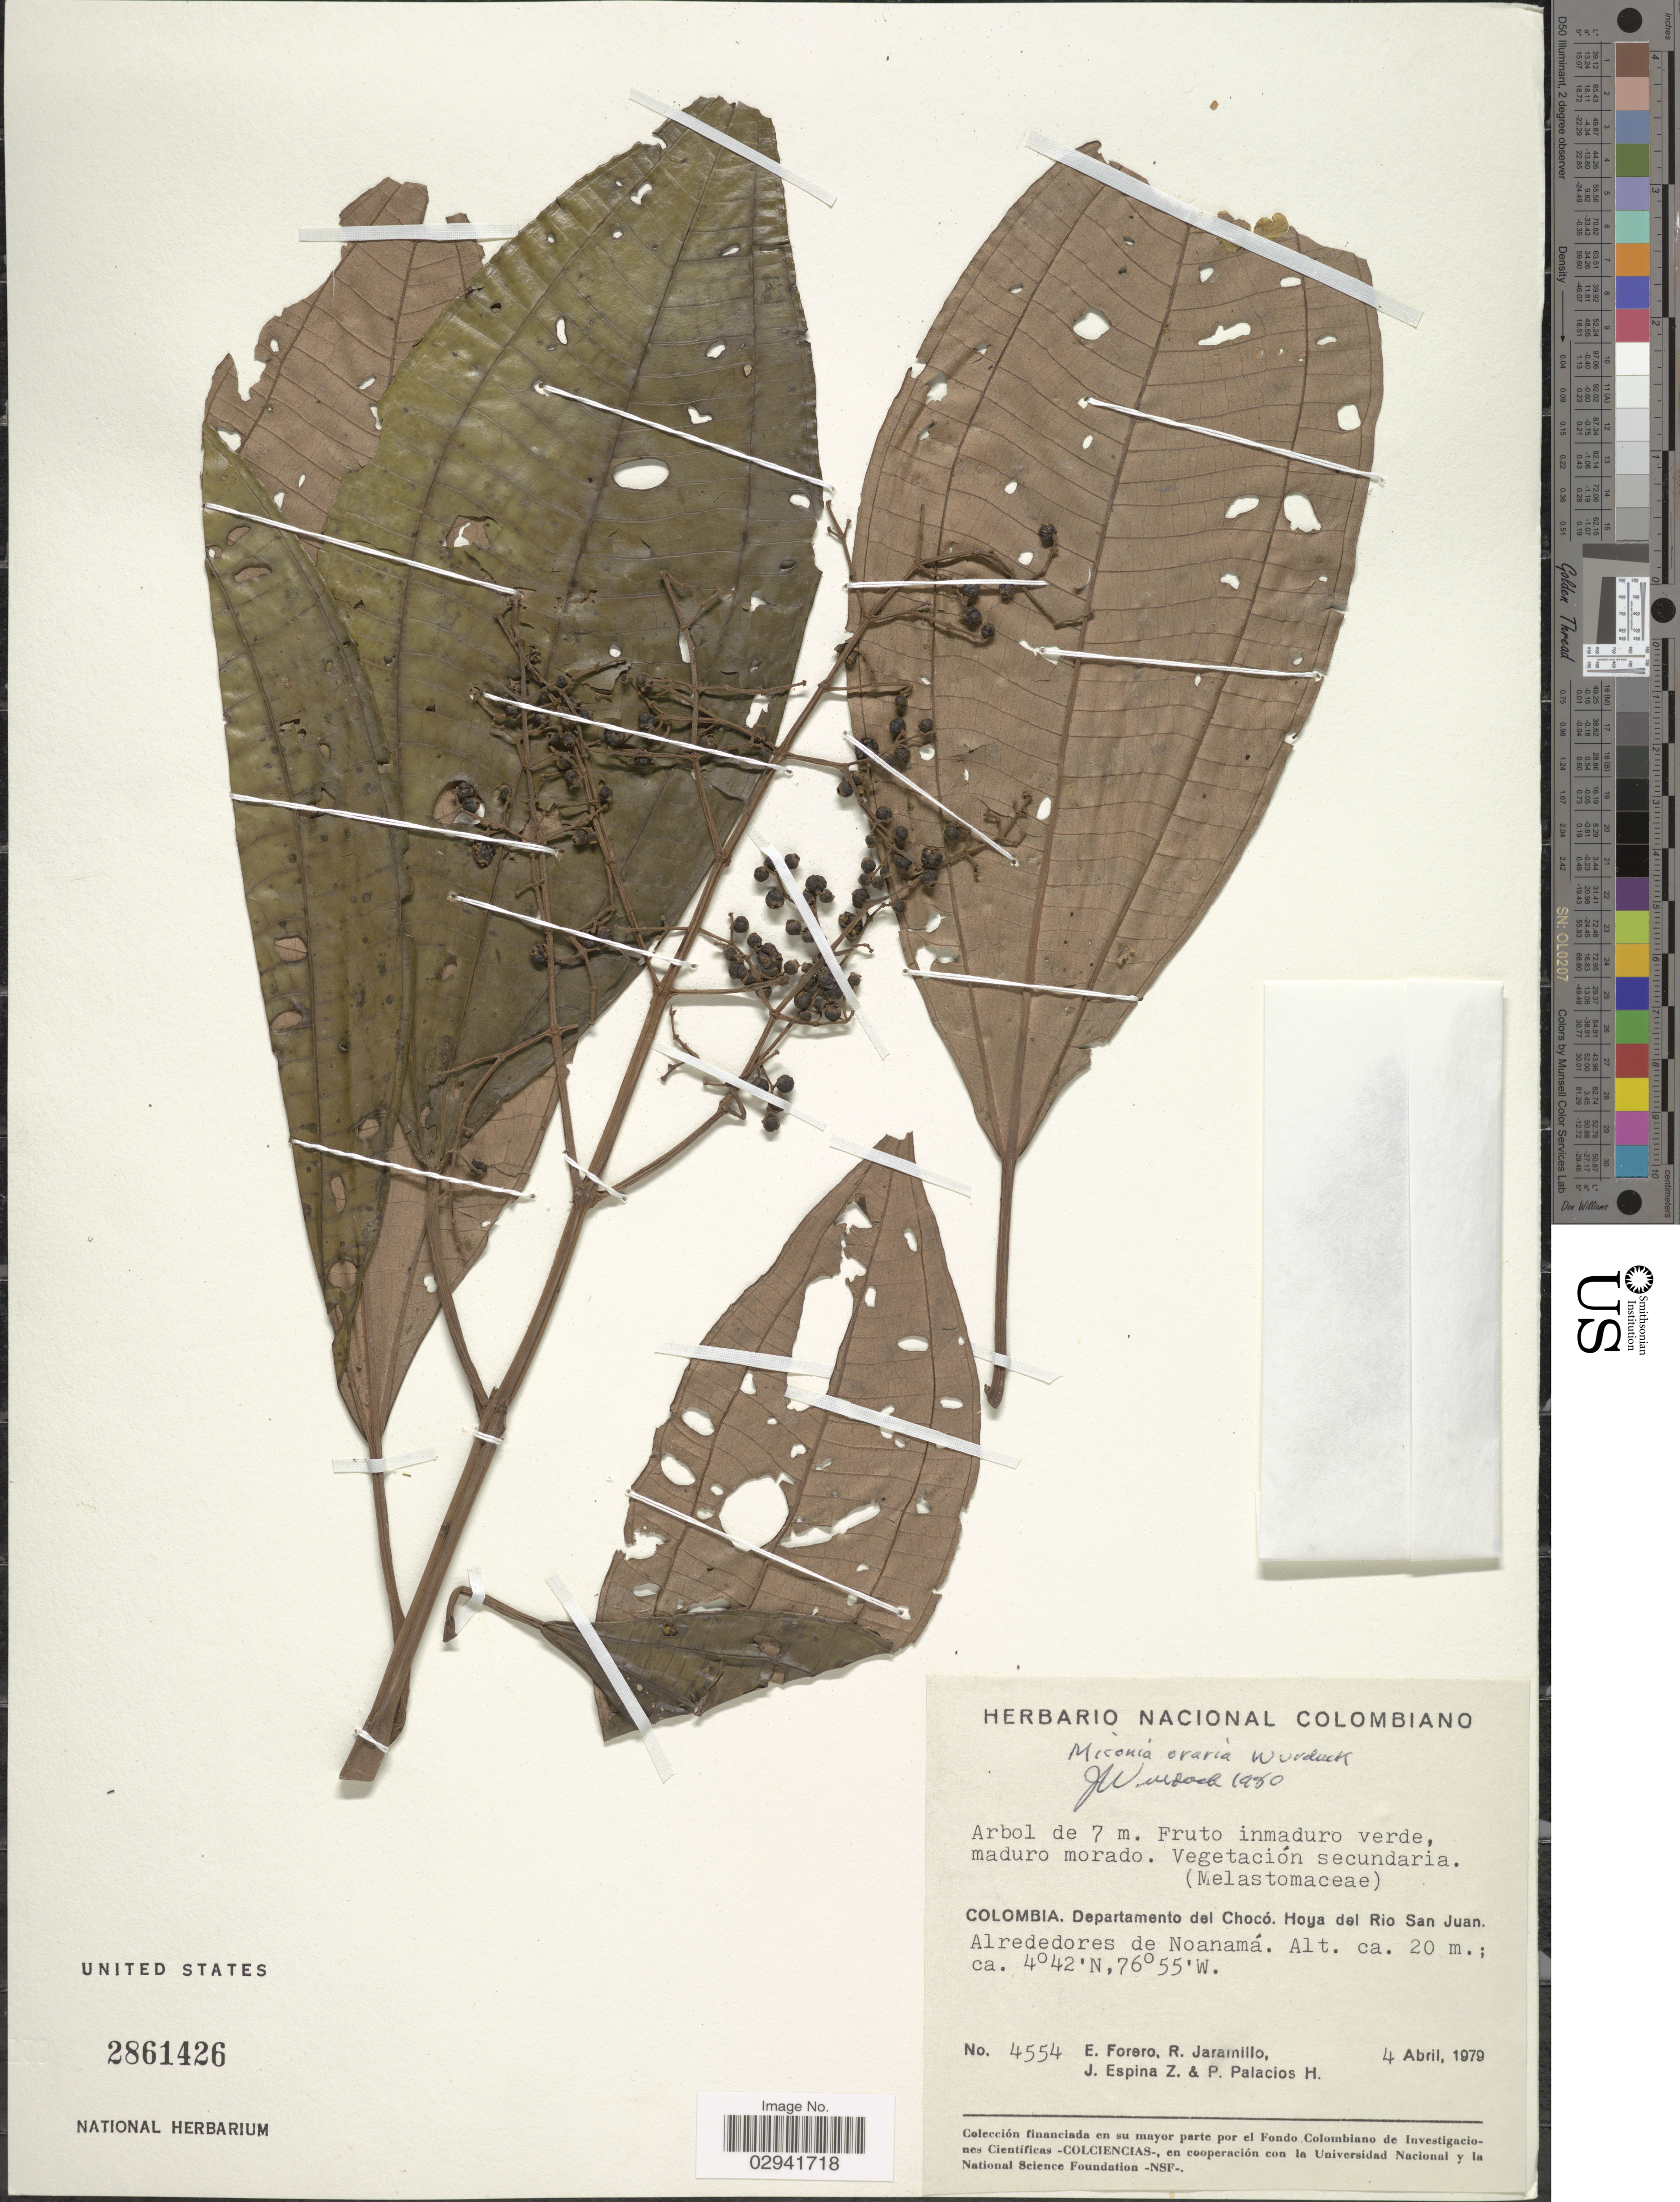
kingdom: Plantae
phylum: Tracheophyta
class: Magnoliopsida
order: Myrtales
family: Melastomataceae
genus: Miconia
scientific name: Miconia oraria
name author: Wurdack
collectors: E. Forero, R. Jaramillo, J. Espina Z. & P. Palacios H.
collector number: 4554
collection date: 1979-04-04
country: Colombia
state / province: Chocó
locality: Departamento del Chocó. Hoya del Rio San Juan. Alrededores de Noanamá.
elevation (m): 20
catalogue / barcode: US 2861426